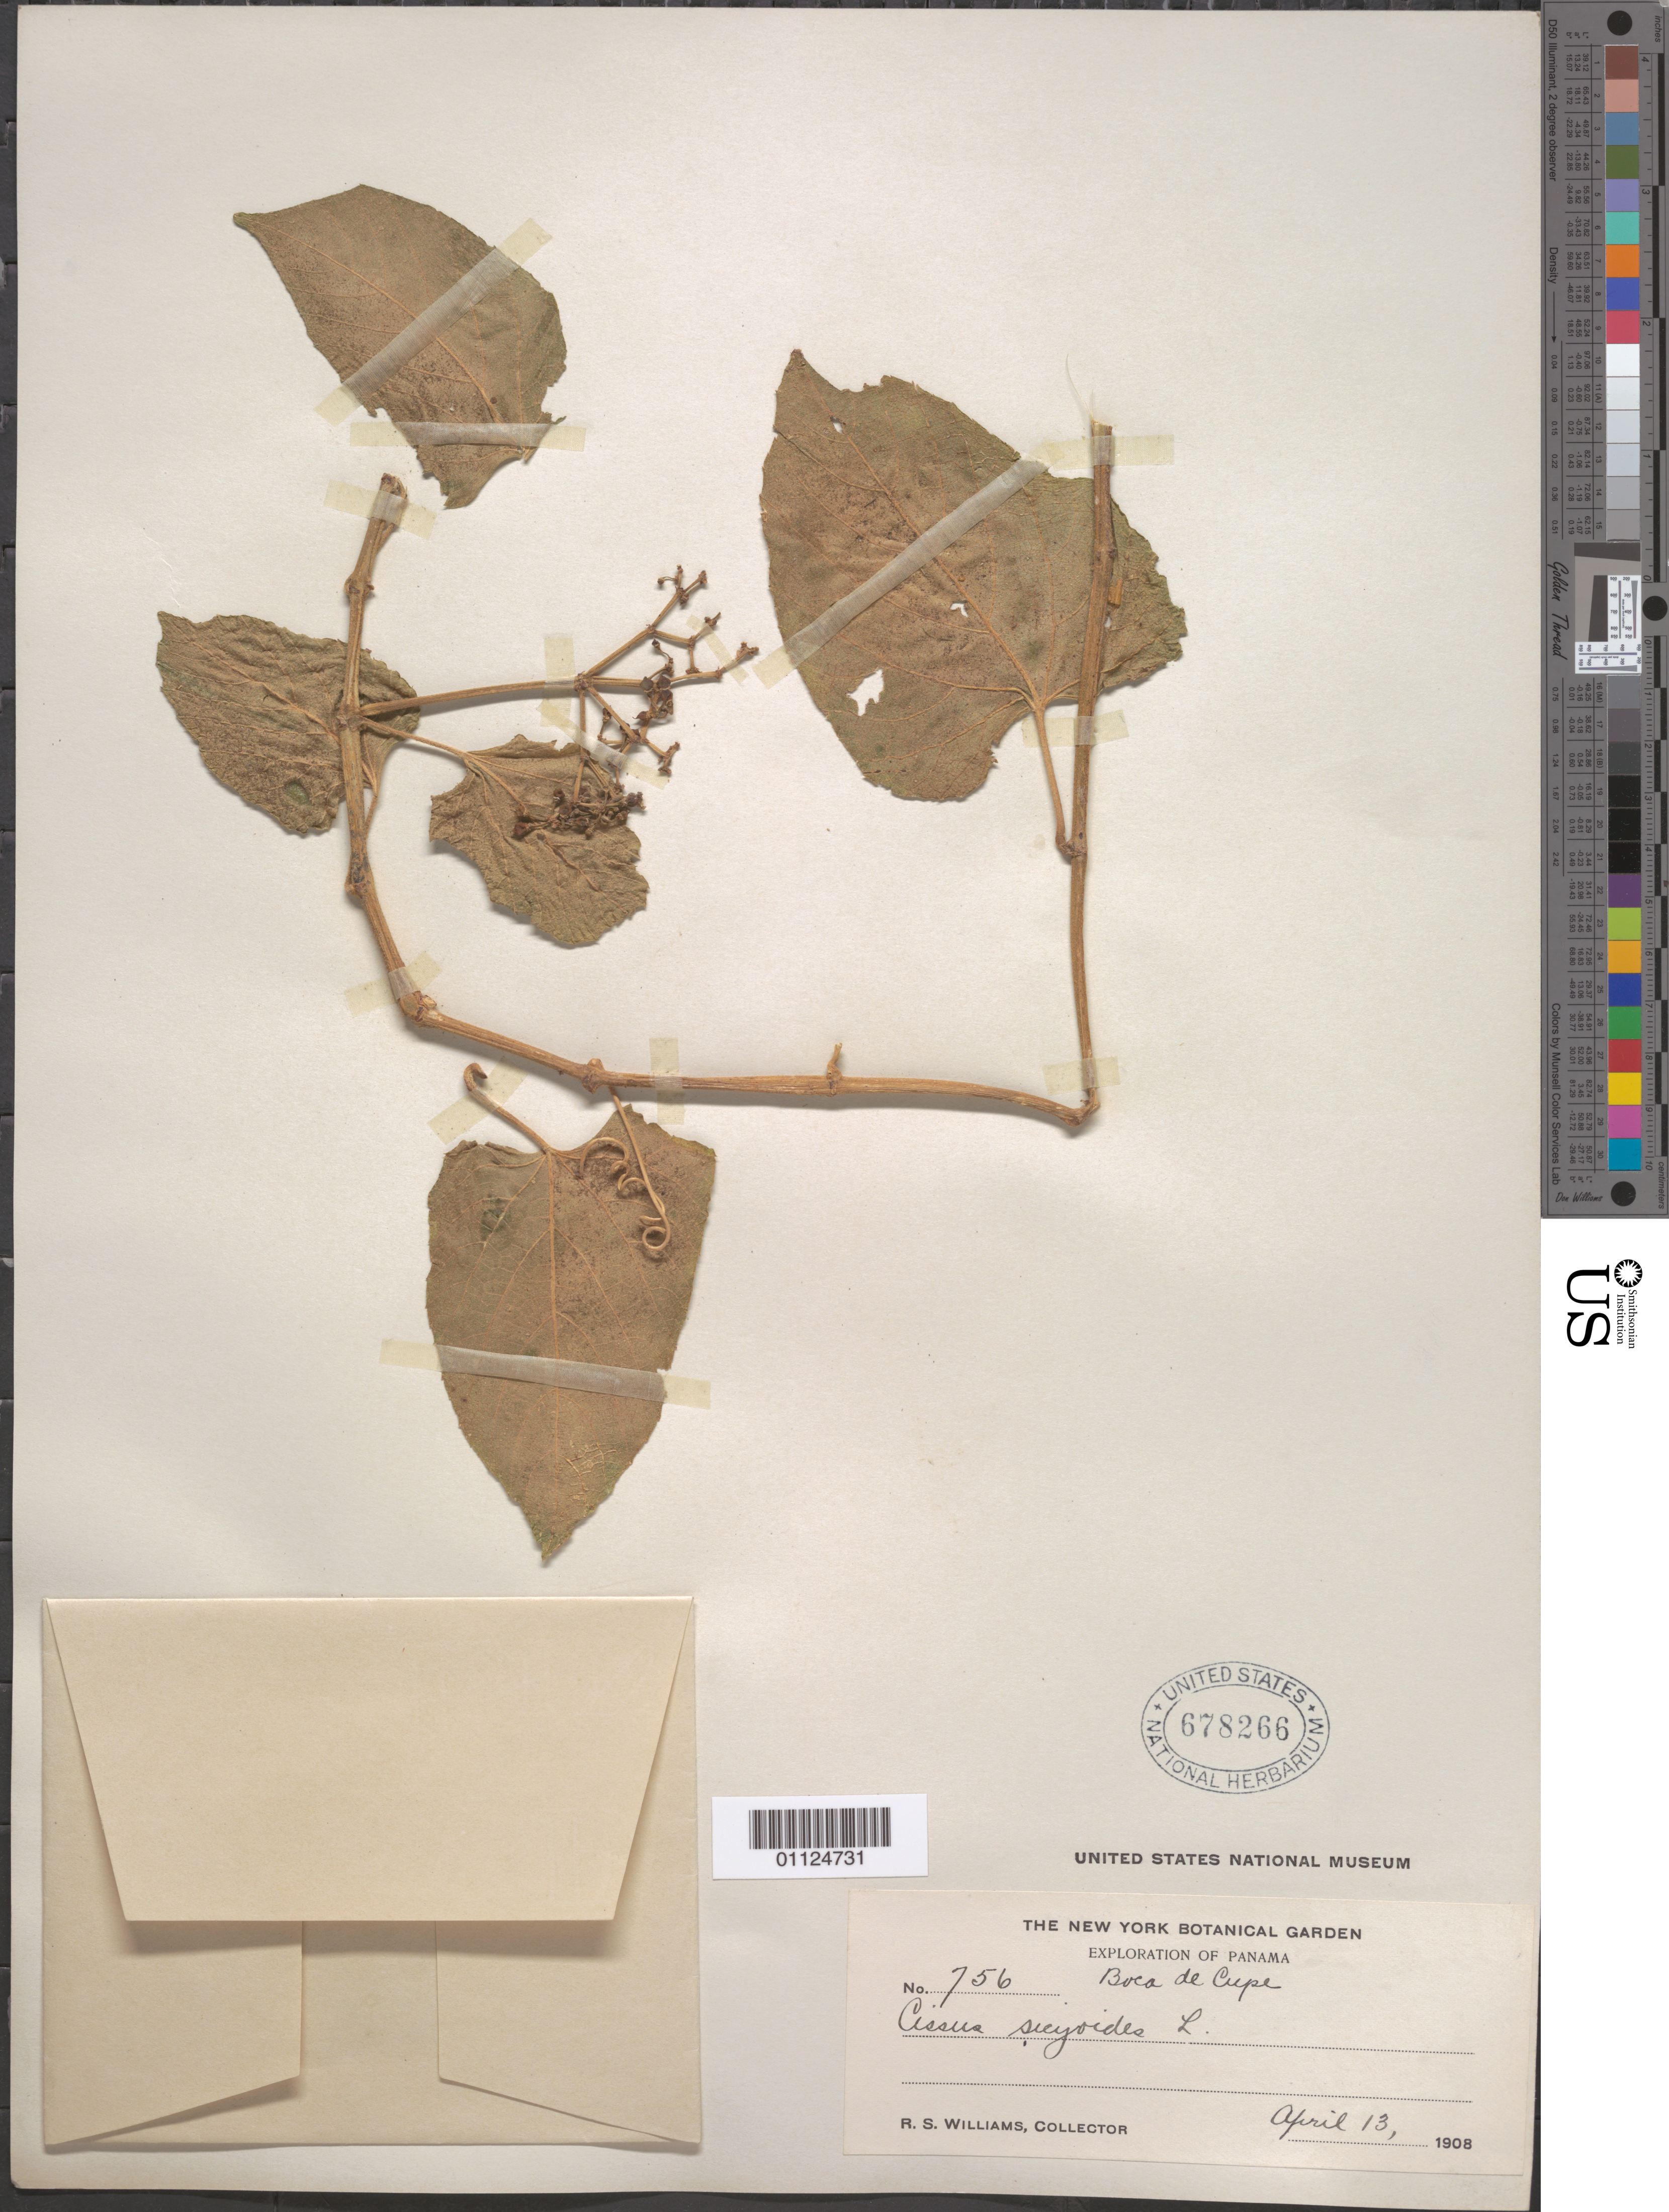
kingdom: Plantae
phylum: Tracheophyta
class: Magnoliopsida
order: Vitales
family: Vitaceae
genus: Cissus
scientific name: Cissus verticillata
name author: (L.) Nicolson & C.E. Jarvis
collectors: R. S. Williams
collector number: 756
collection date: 1908-04-13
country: Panama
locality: Boca de Cupe.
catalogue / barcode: US 678266